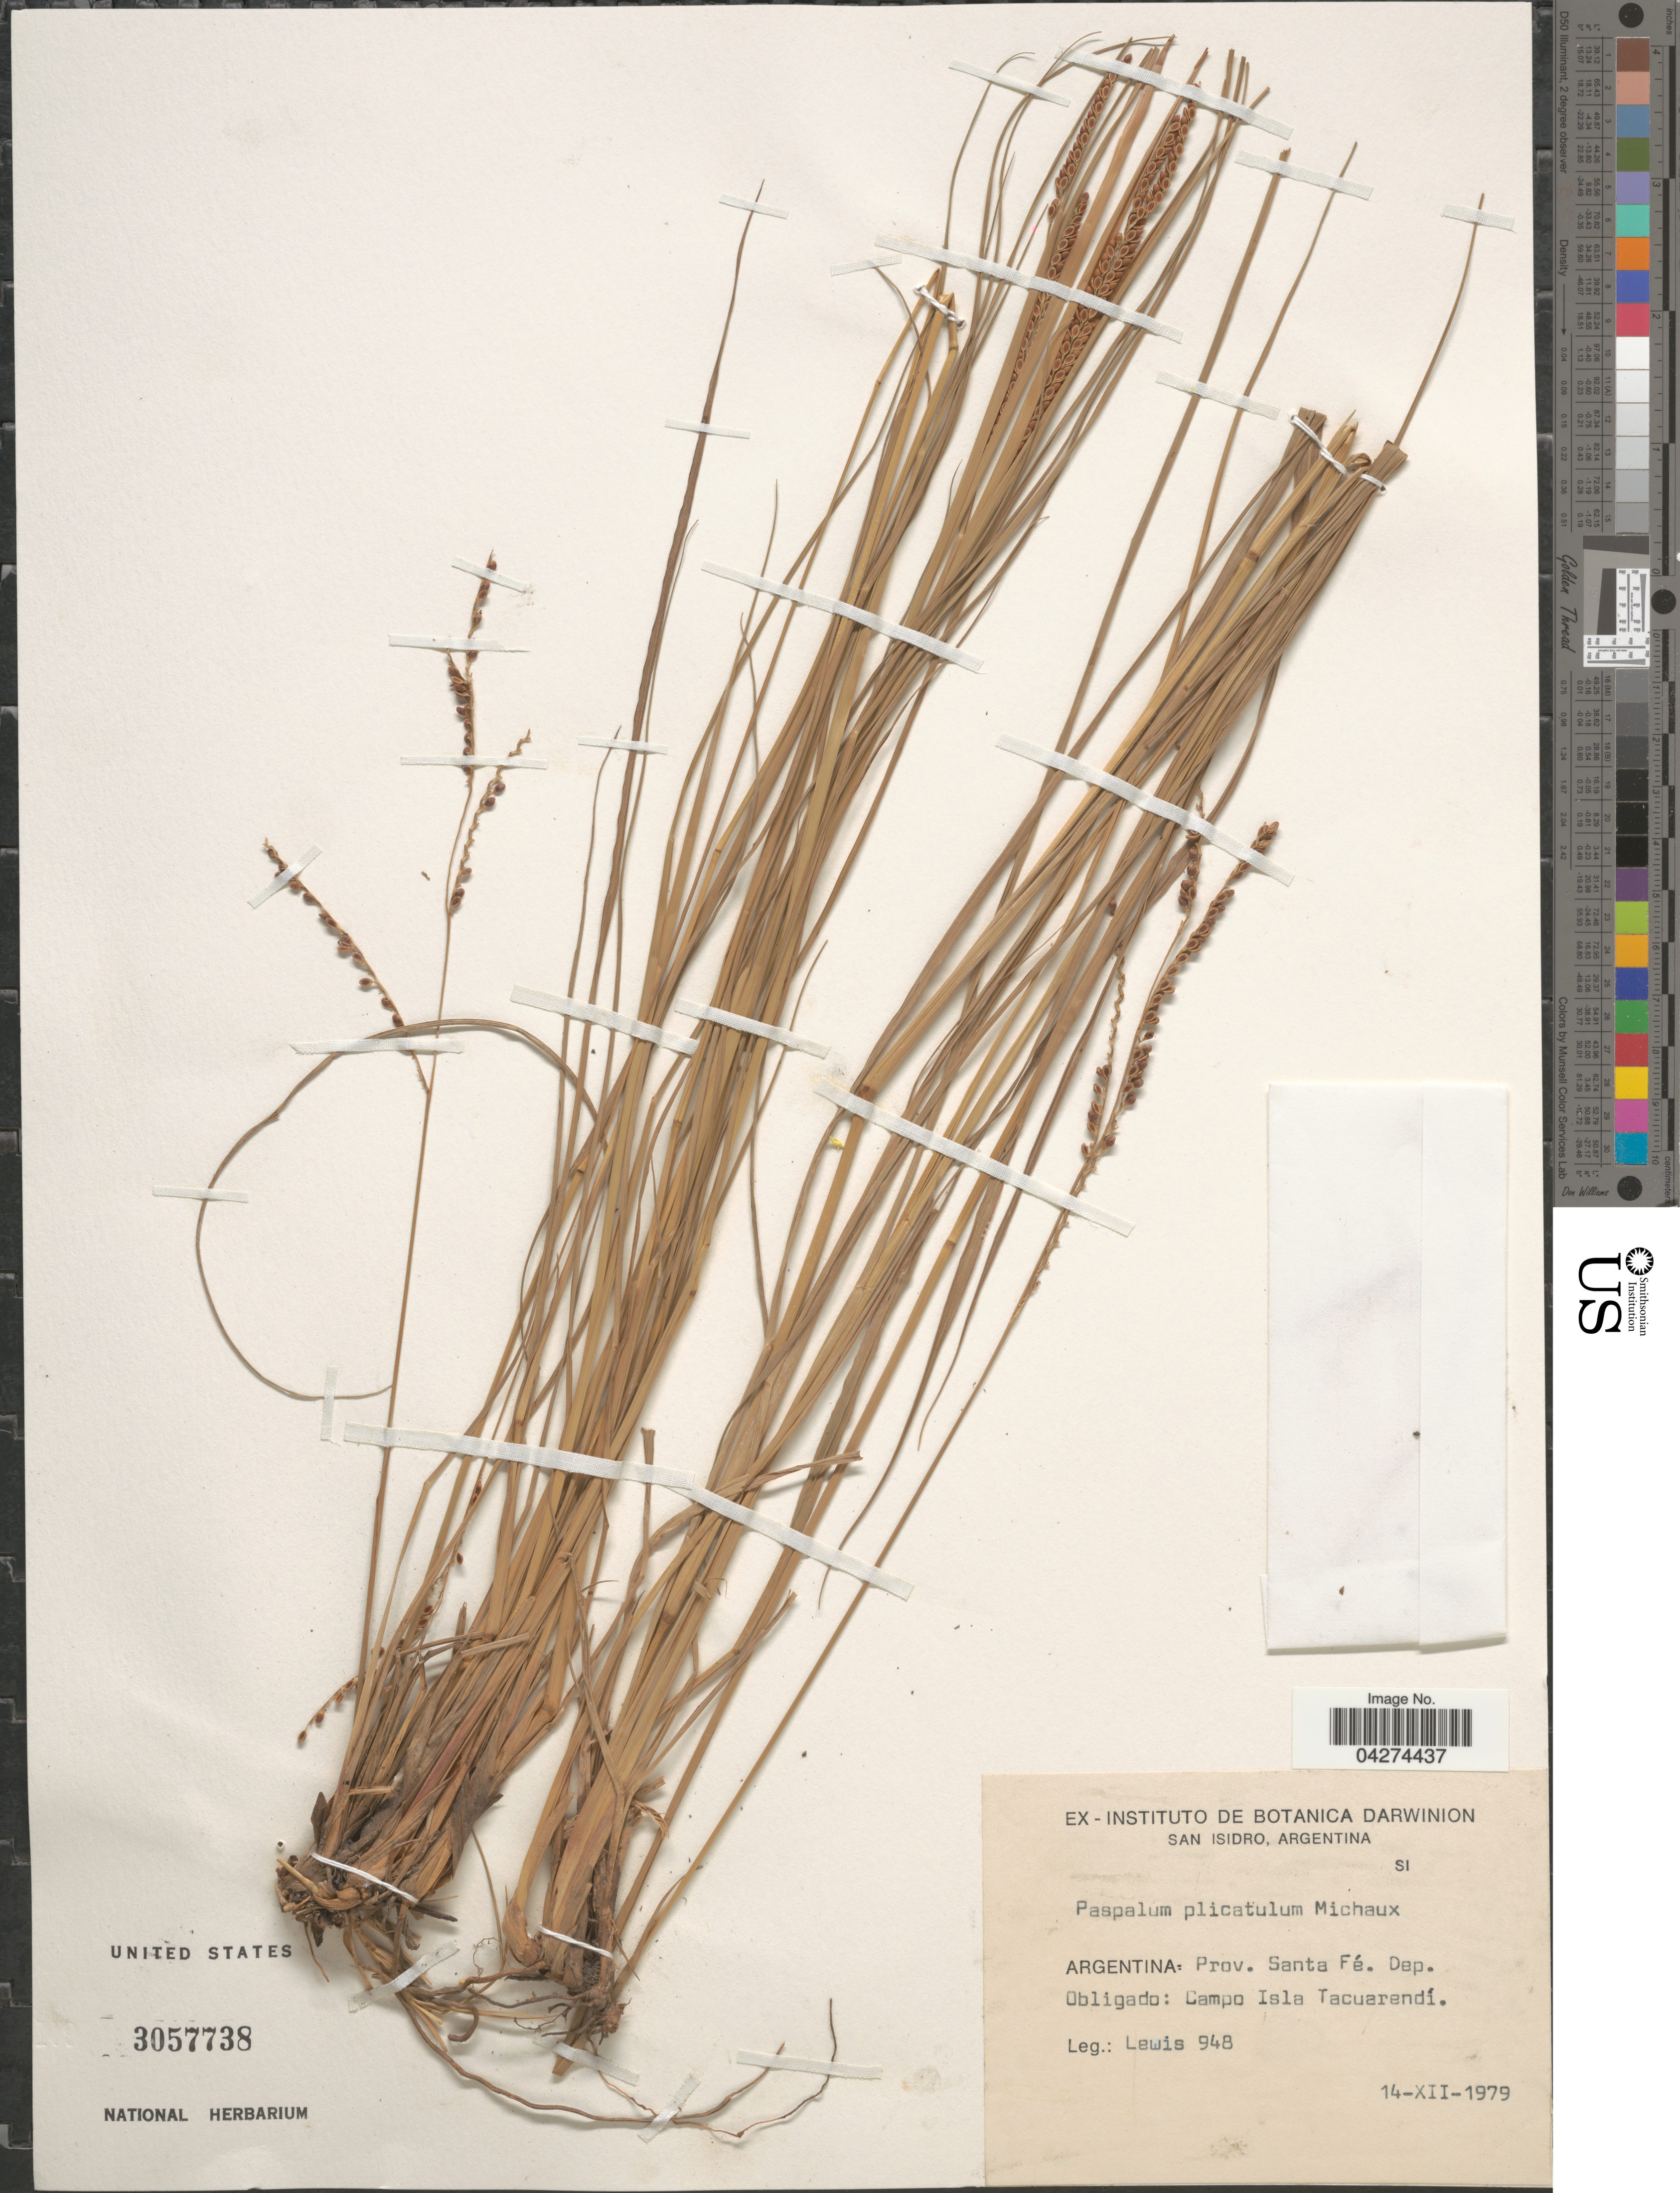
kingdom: Plantae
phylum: Tracheophyta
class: Liliopsida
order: Poales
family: Poaceae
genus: Paspalum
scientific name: Paspalum plicatulum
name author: Michx.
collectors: -- Lewis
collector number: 948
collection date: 1979-12-14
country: Argentina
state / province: Santa Fe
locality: Dep. Obligado: Campo Isla Tacuarendí.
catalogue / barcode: US 3057738